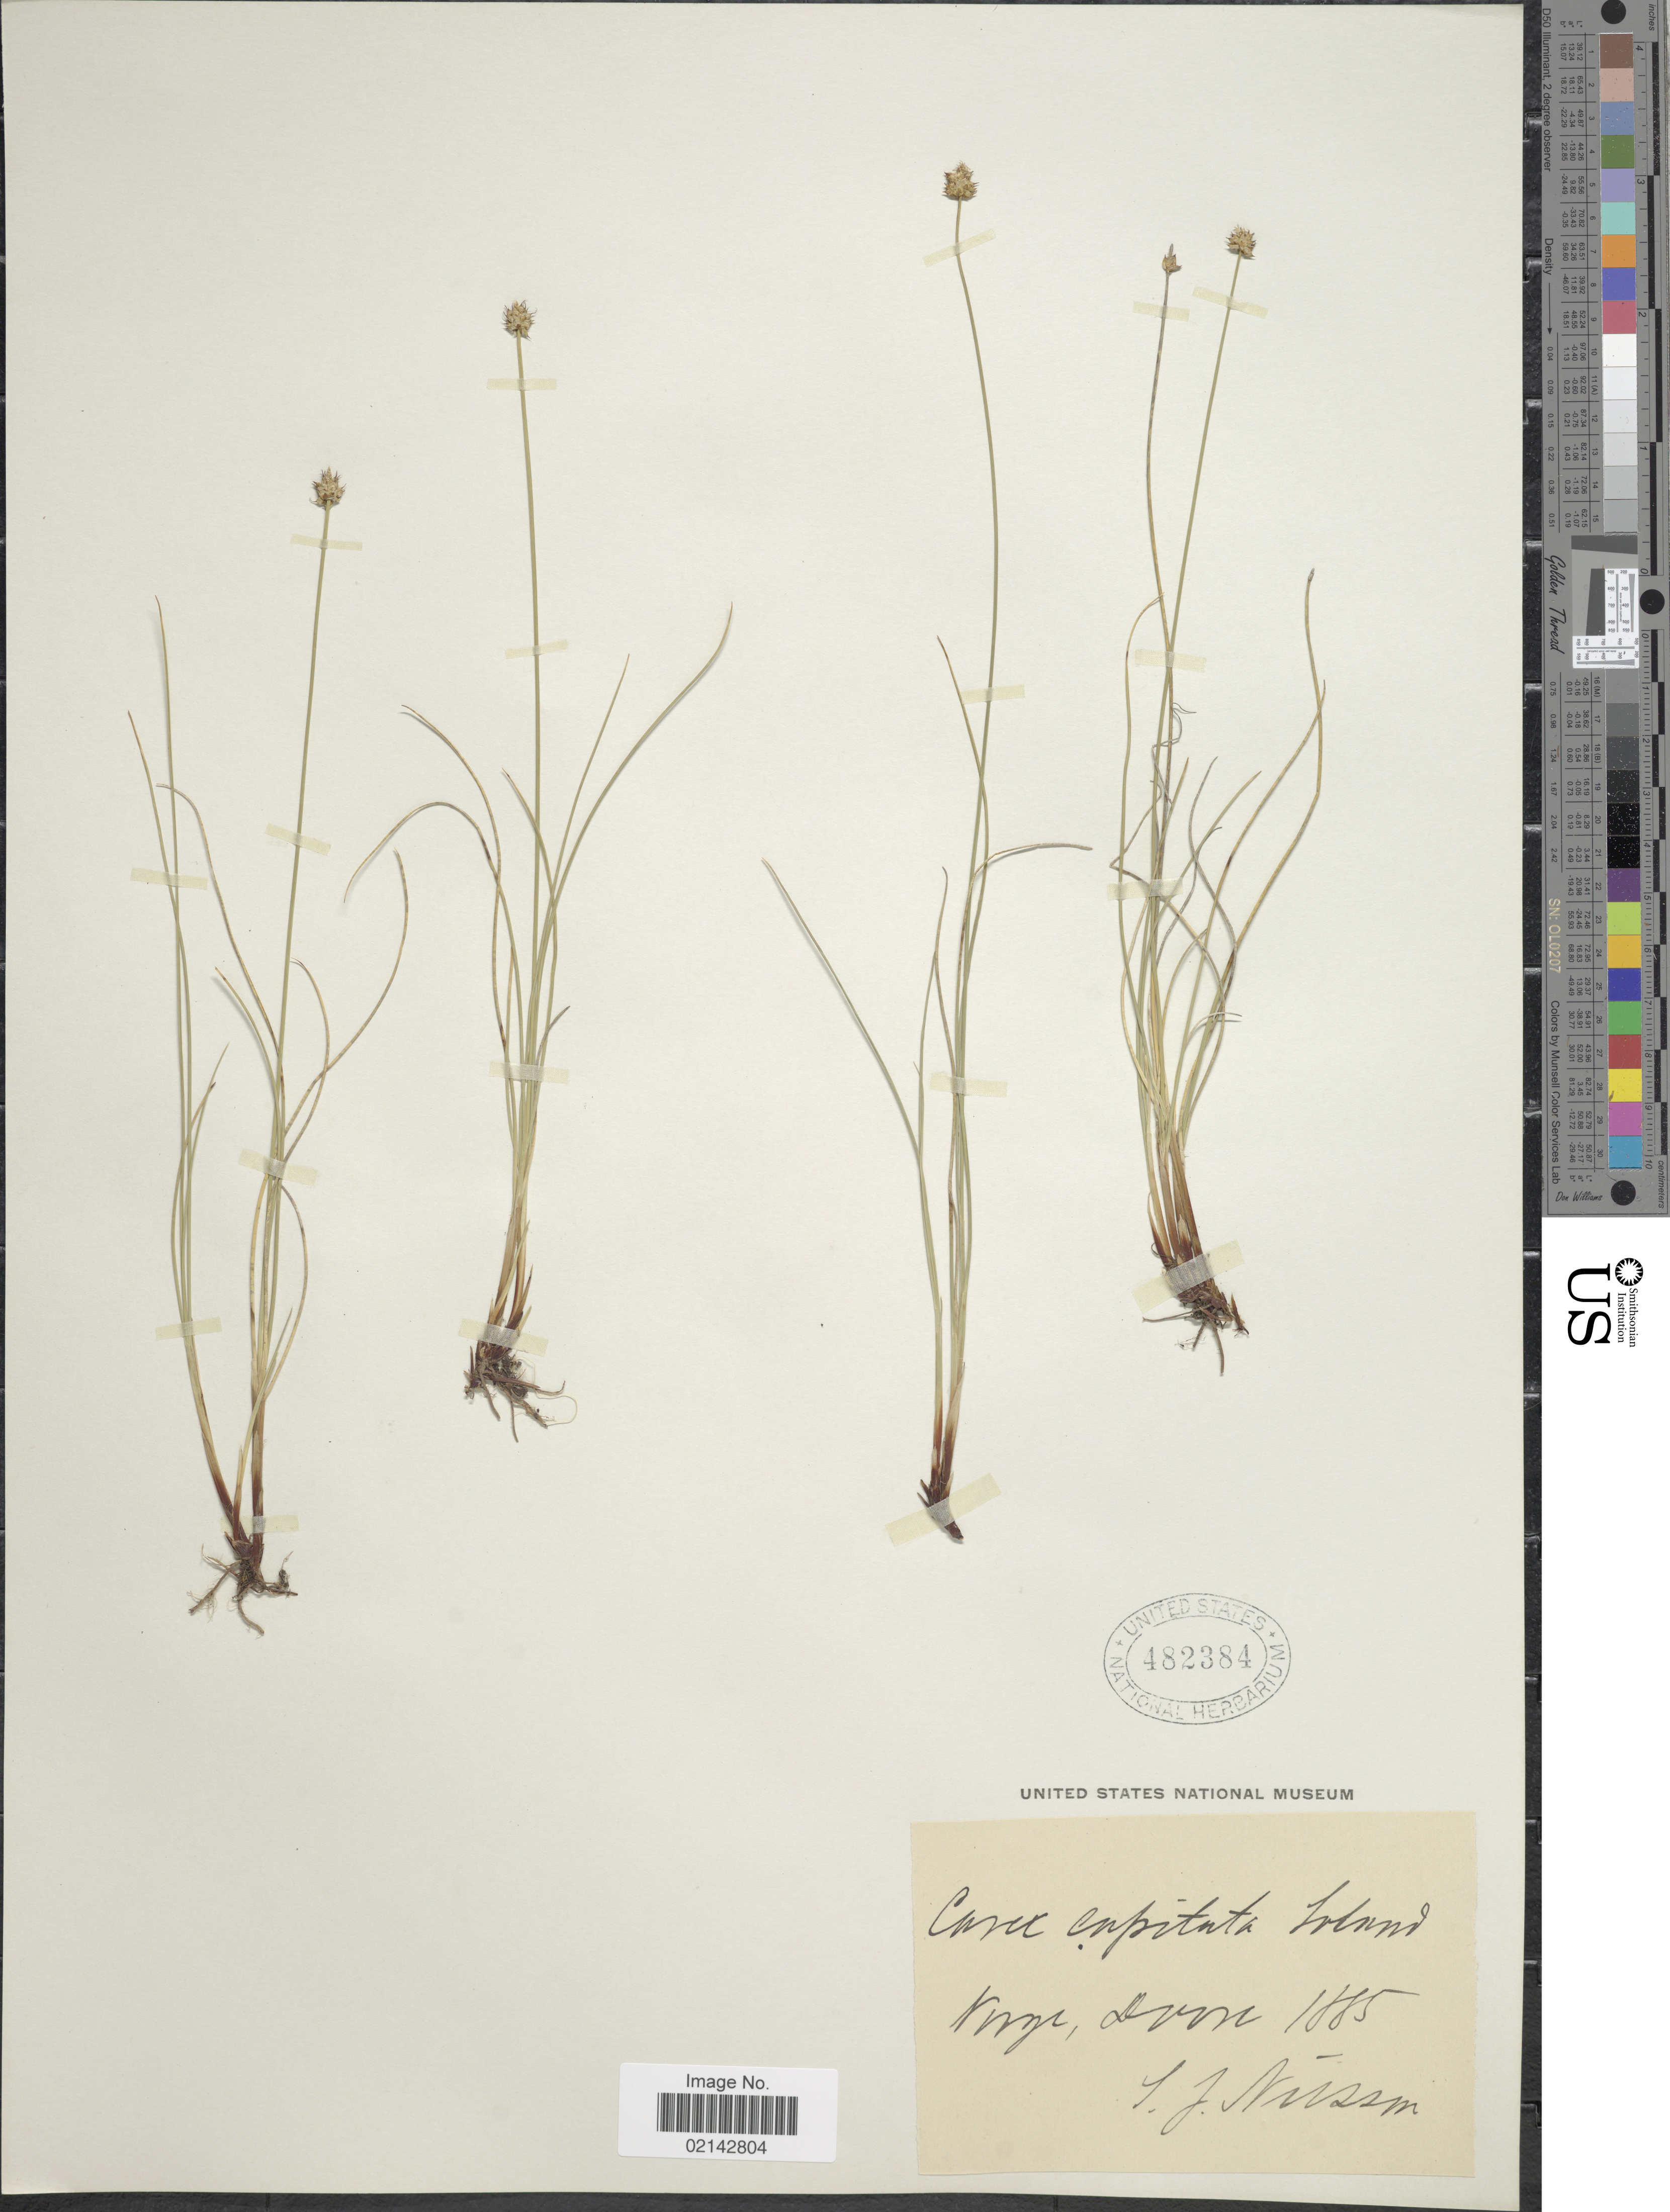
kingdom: Plantae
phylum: Tracheophyta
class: Liliopsida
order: Poales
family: Cyperaceae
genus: Carex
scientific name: Carex capitata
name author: L.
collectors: S. Nussen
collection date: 1885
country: Norway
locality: Norge, Dovre.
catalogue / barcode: US 482384